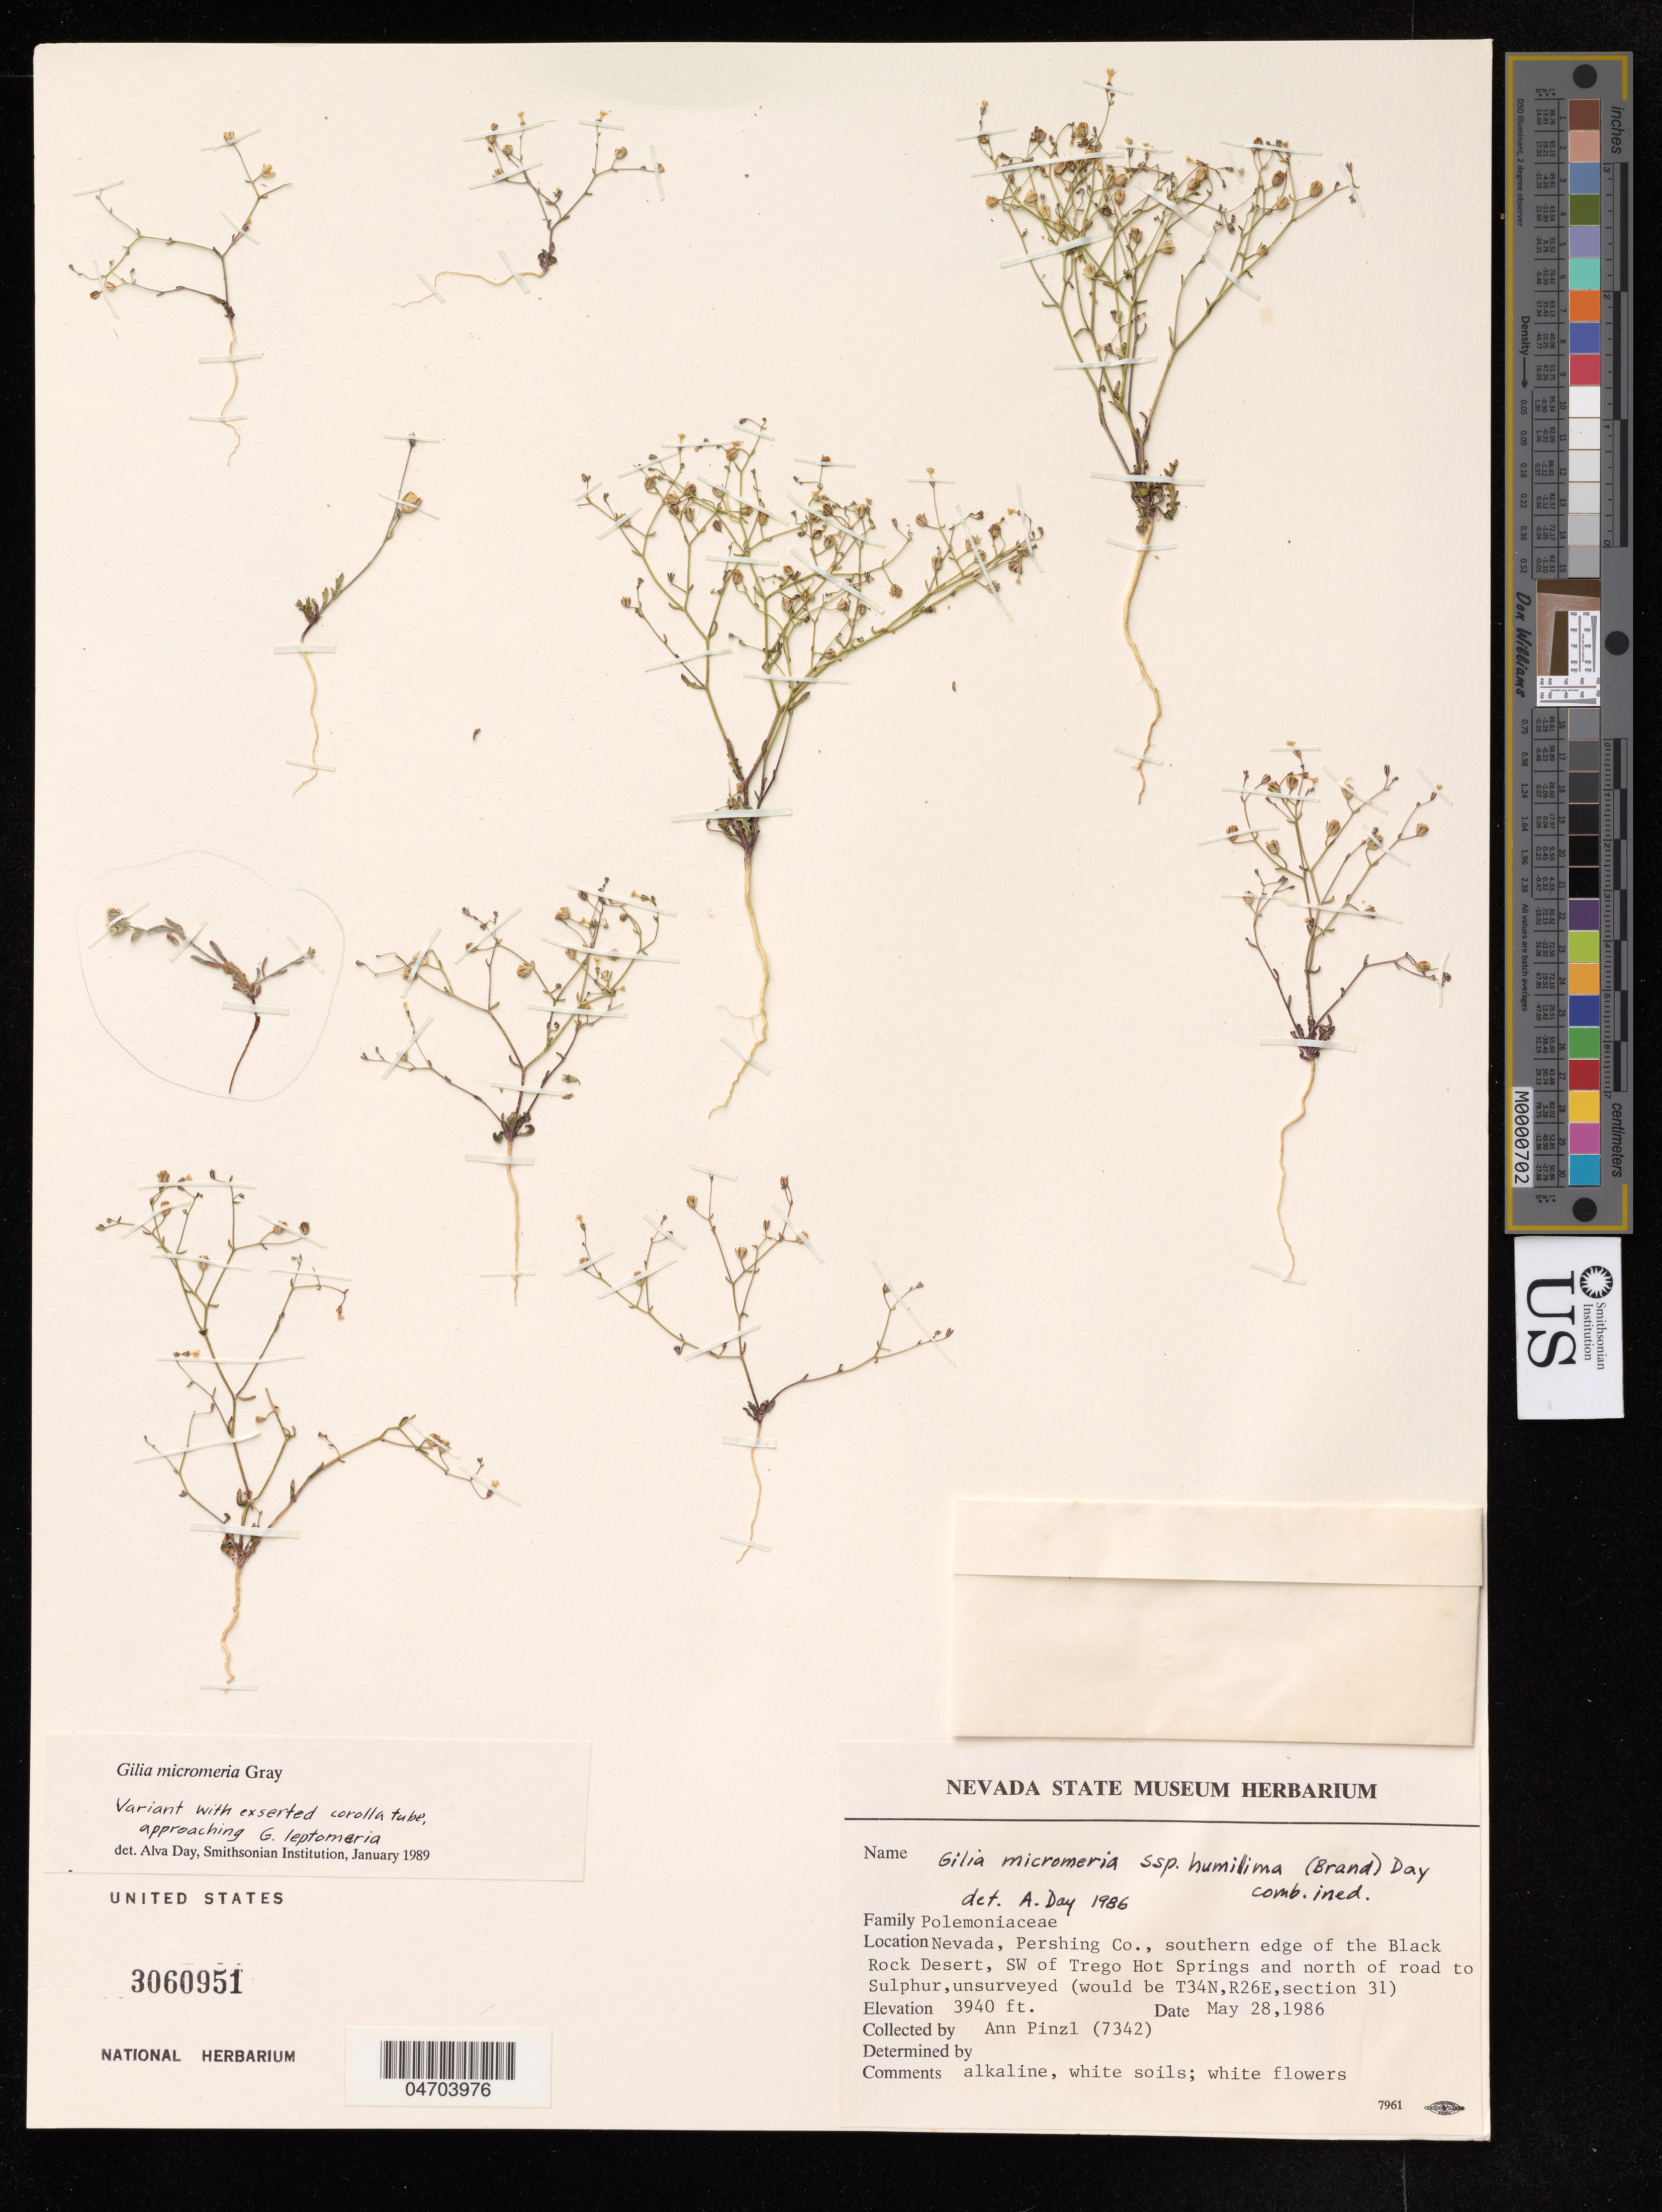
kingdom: Plantae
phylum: Tracheophyta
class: Magnoliopsida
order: Ericales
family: Polemoniaceae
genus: Gilia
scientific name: Gilia micromeria subsp. humilima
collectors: A. Pinzl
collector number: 7342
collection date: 1986-05-28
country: United States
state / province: Nevada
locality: Pershing Co., southern edge of the Black Roch Desert, SW of Trego Hot Springs and north of road to Sulphur (would be T34N, R26E, section 31).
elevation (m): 1201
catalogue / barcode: US 3060951